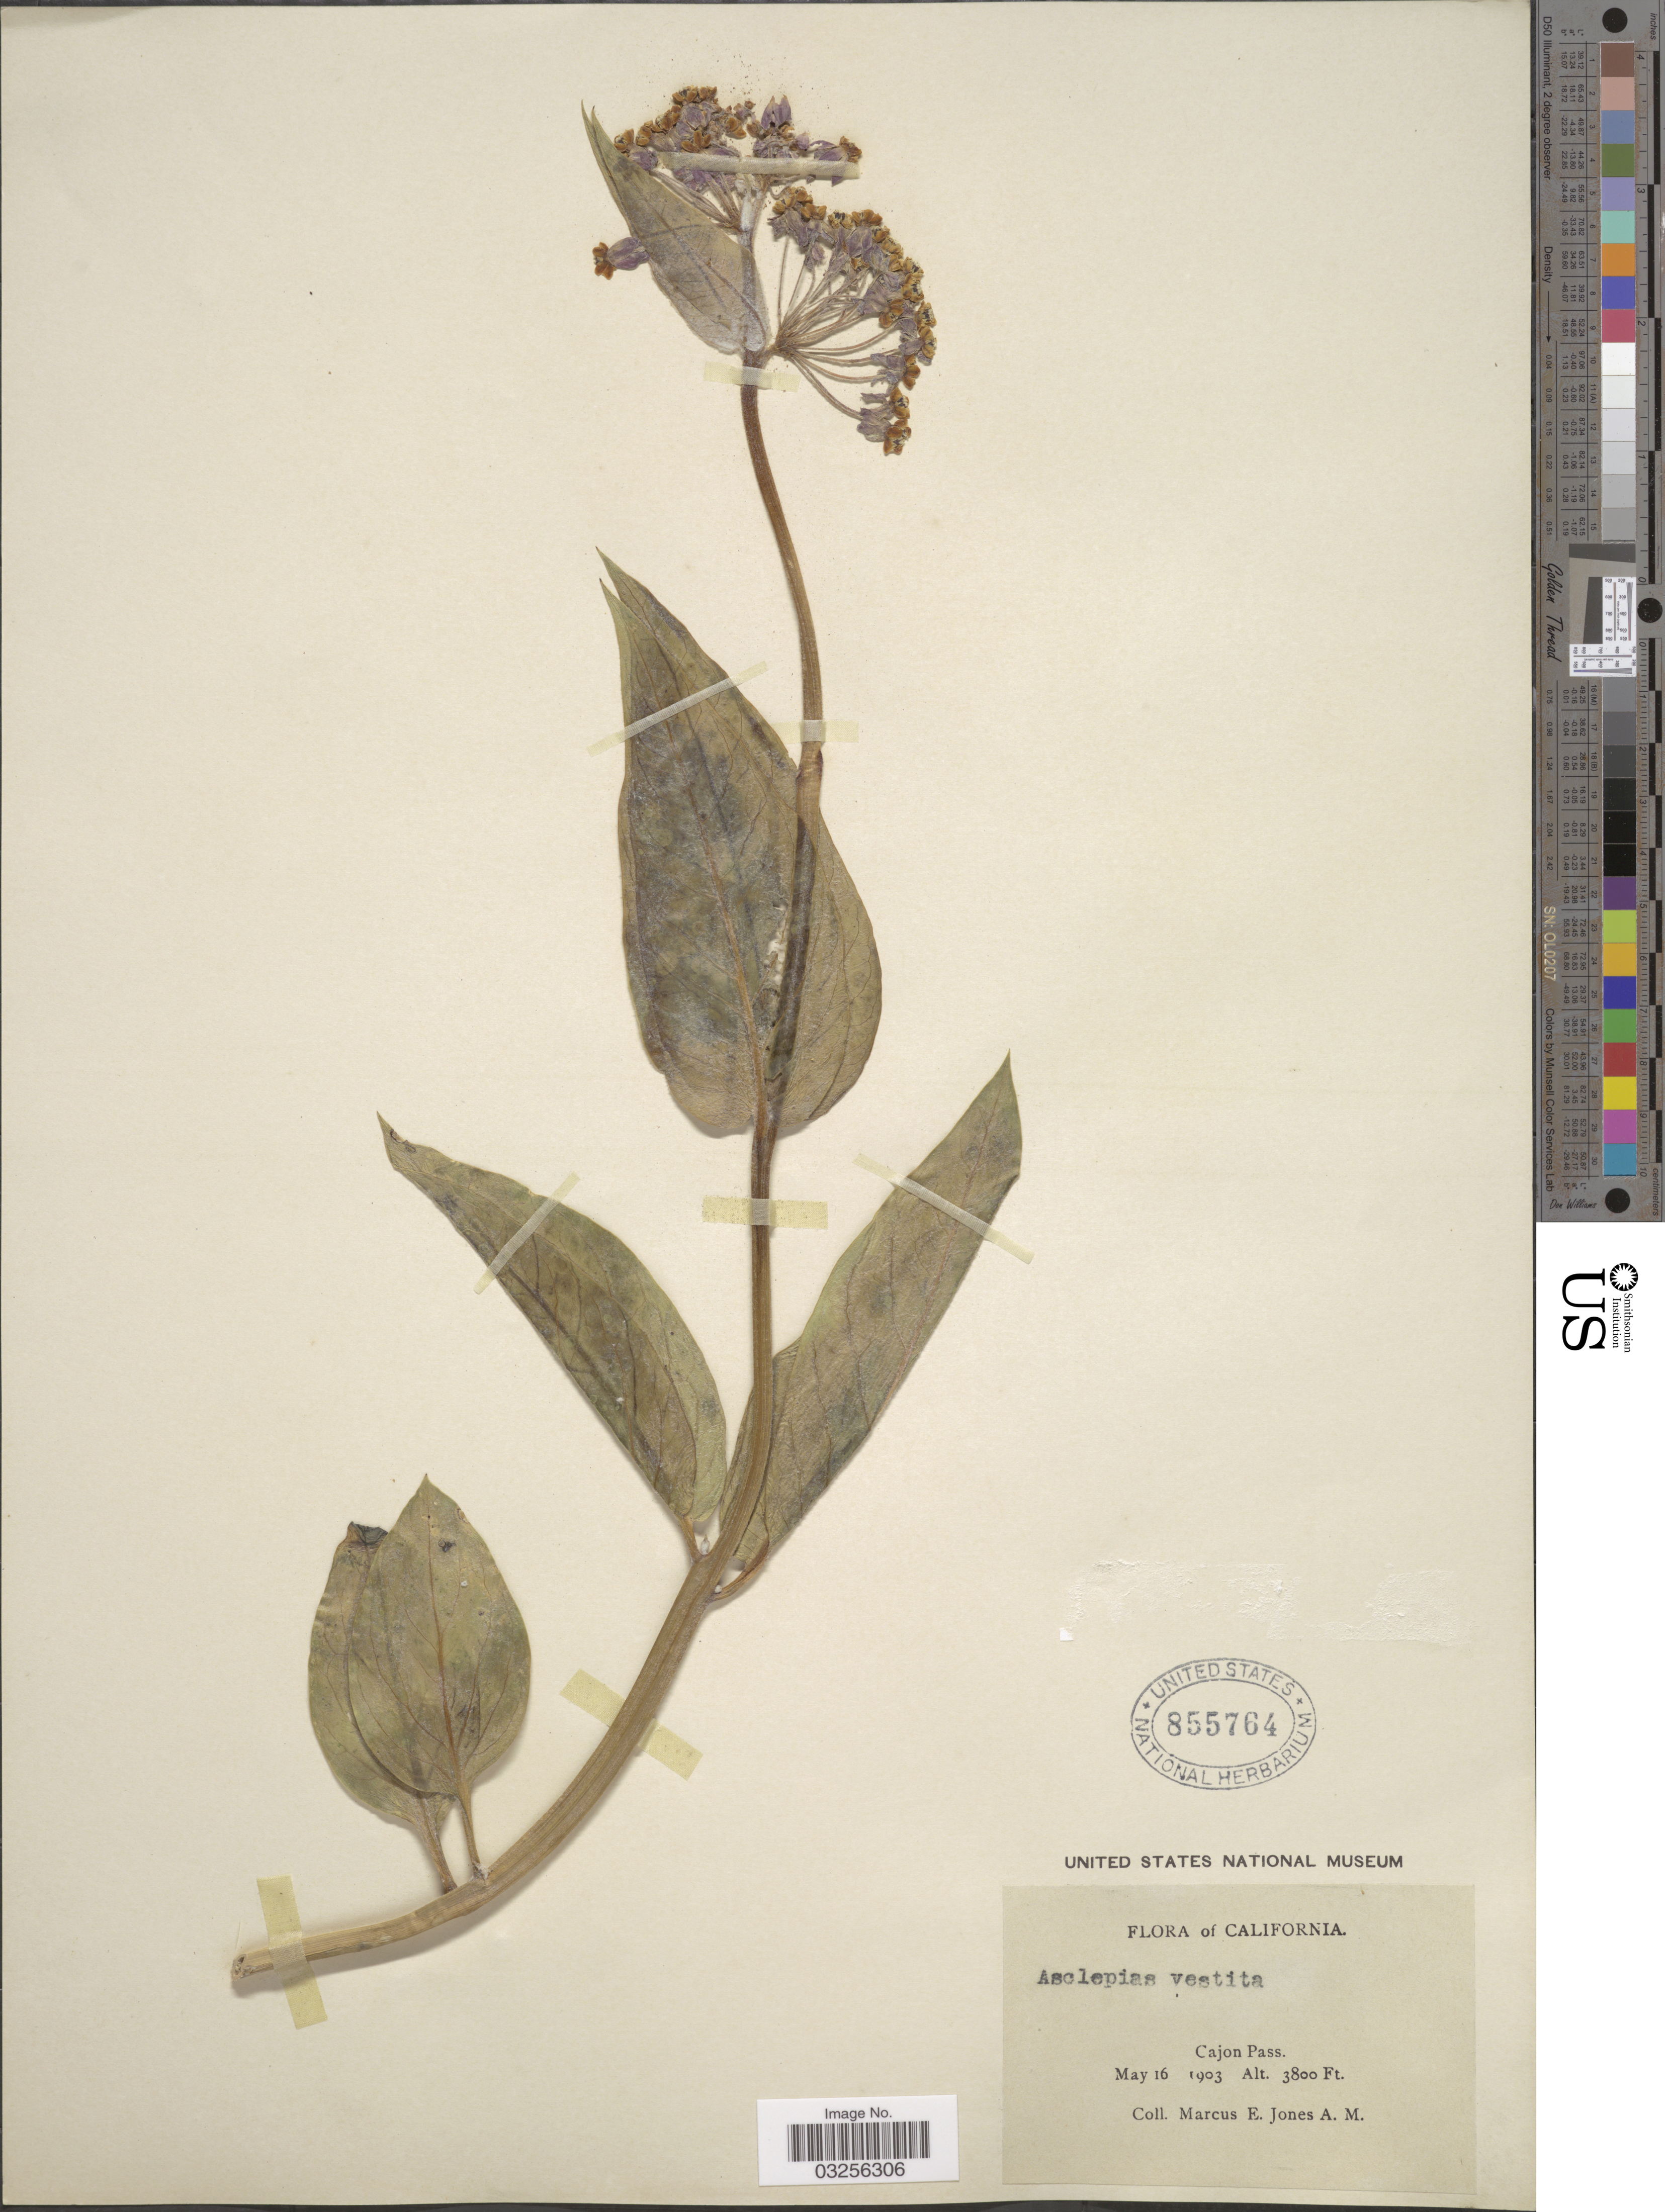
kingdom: Plantae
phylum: Tracheophyta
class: Magnoliopsida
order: Gentianales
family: Apocynaceae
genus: Asclepias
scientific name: Asclepias vestita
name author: Hook. & Arn.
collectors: M. E. Jones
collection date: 1903-05-16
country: United States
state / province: California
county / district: San Bernardino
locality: Cajon Pass.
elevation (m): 1158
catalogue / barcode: US 855764